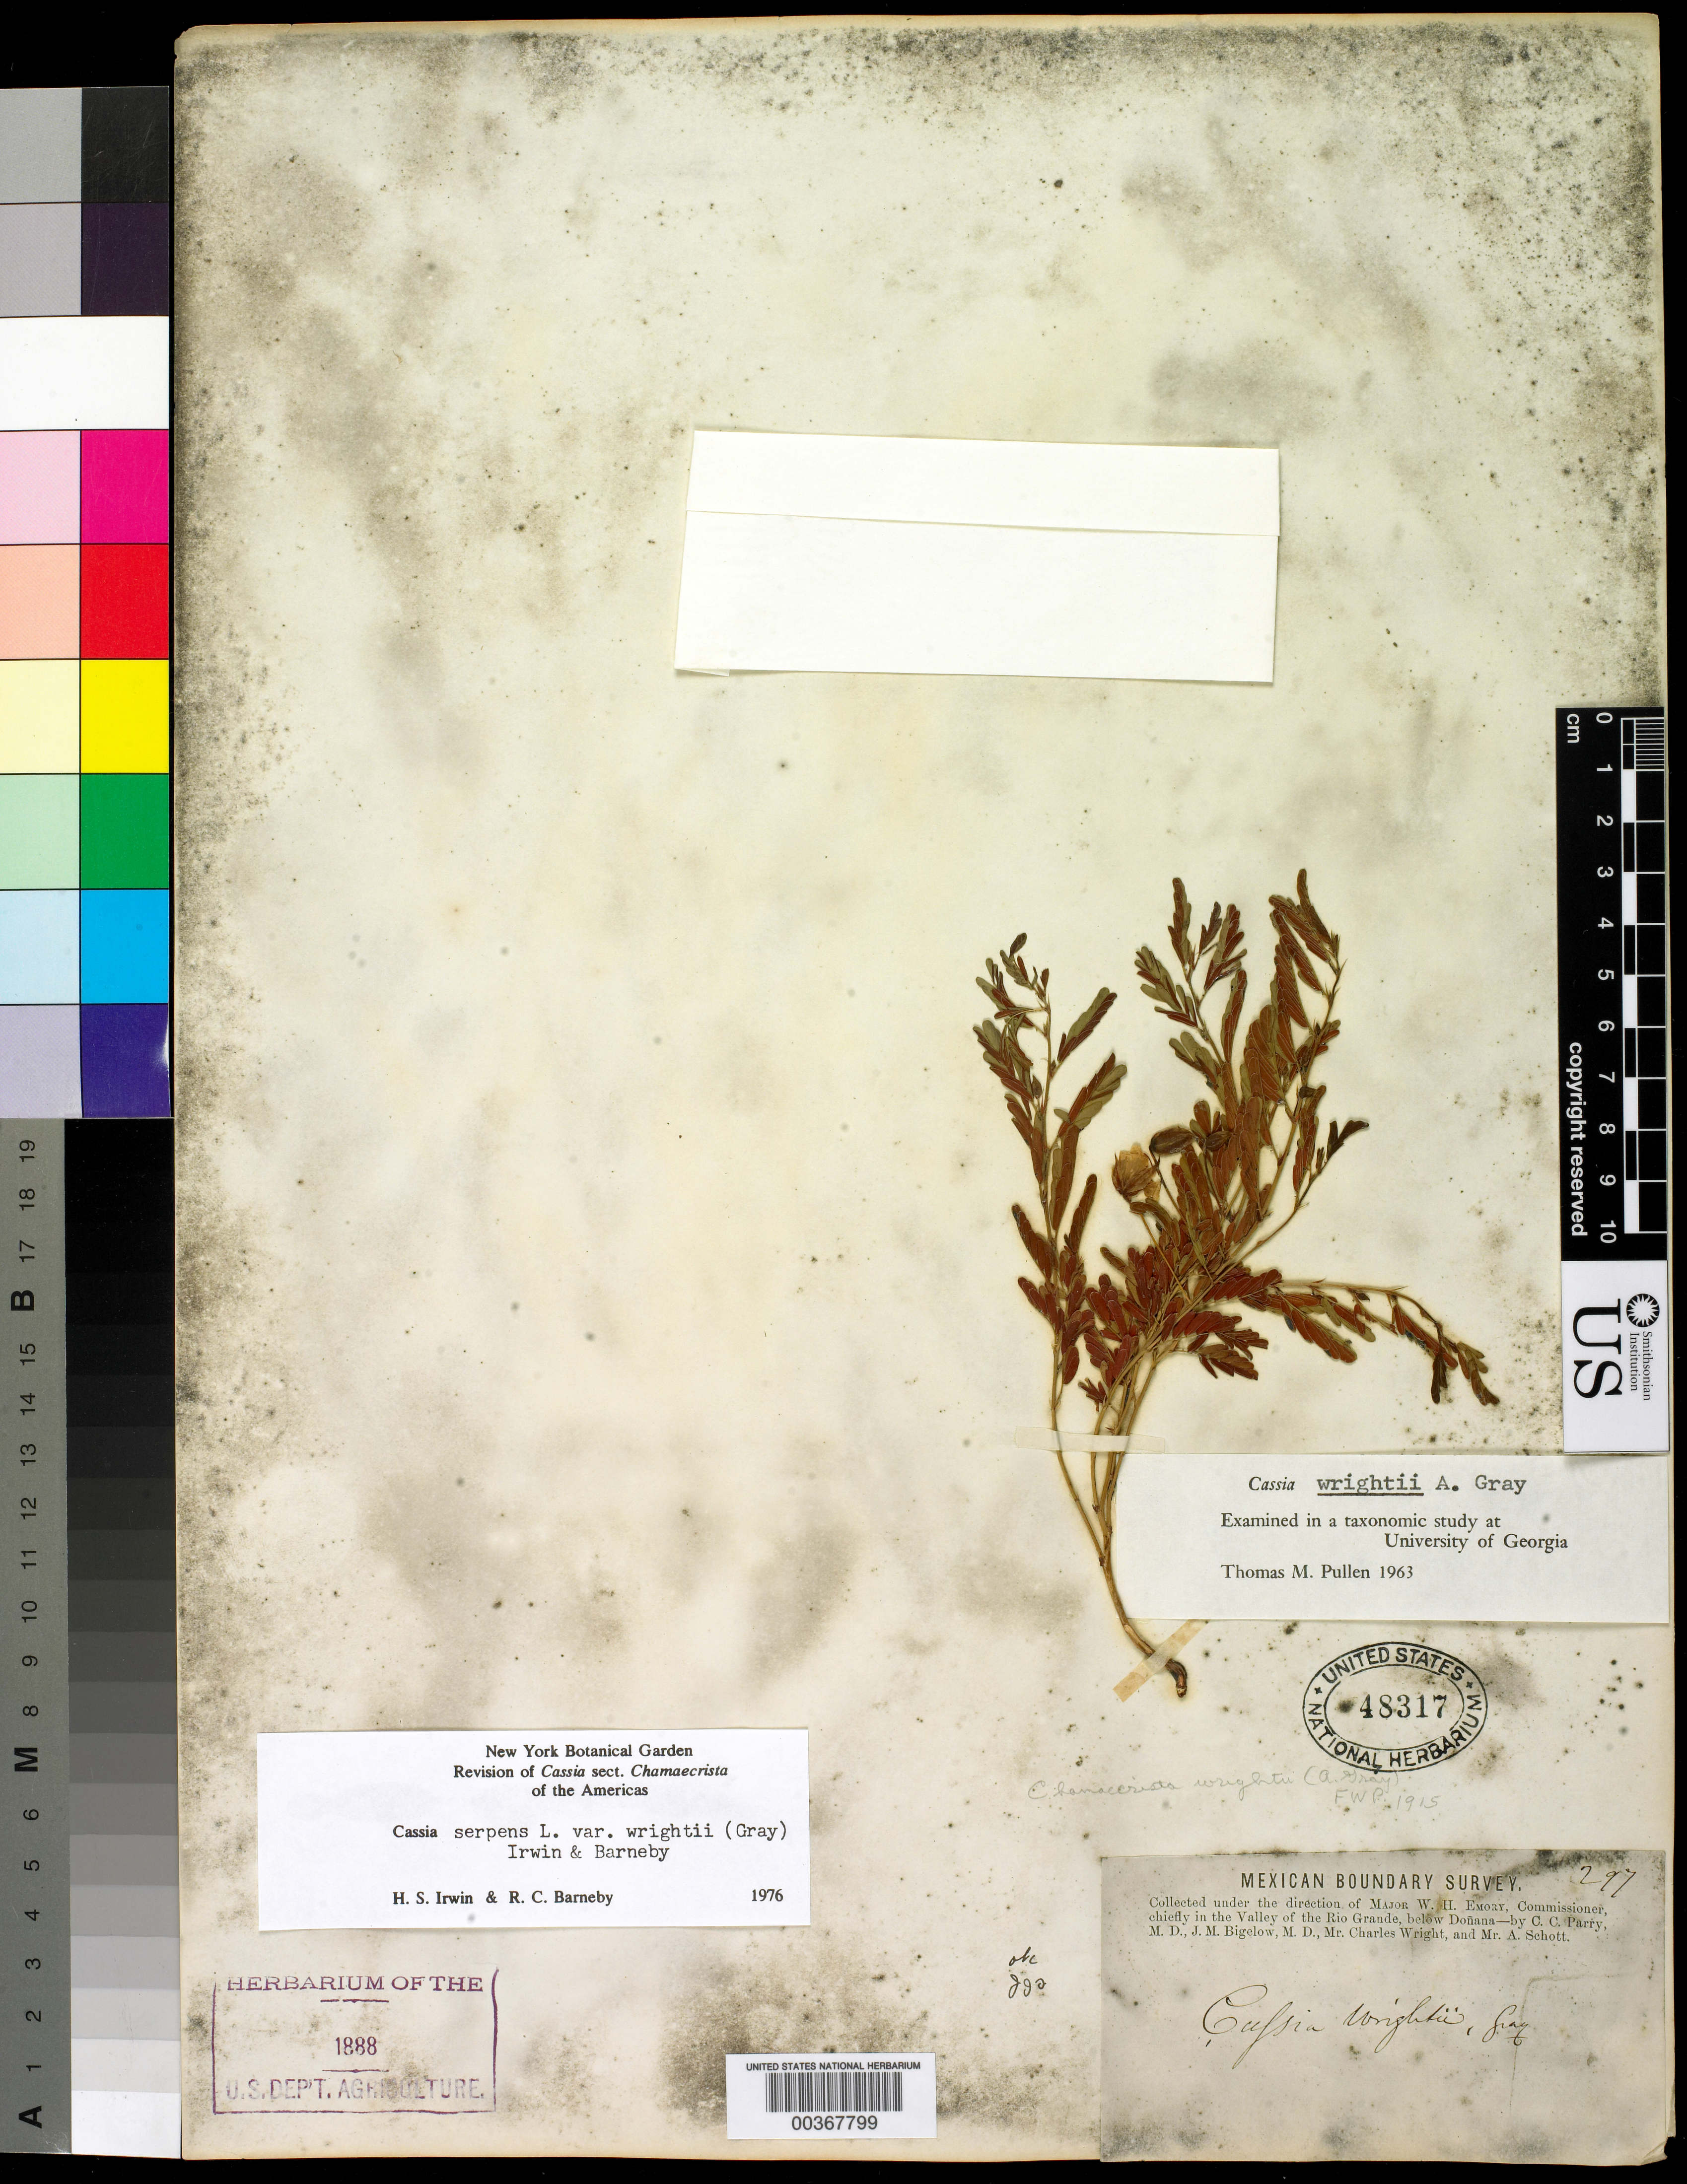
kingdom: Plantae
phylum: Tracheophyta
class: Magnoliopsida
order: Fabales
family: Fabaceae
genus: Chamaecrista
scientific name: Chamaecrista serpens var. wrightii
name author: (A. Gray) H.S. Irwin & Barneby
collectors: C. C. Parry, J. M. Bigelow, C. Wright & A. C. V. Schott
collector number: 297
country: Mexico / United States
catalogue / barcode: US 48317